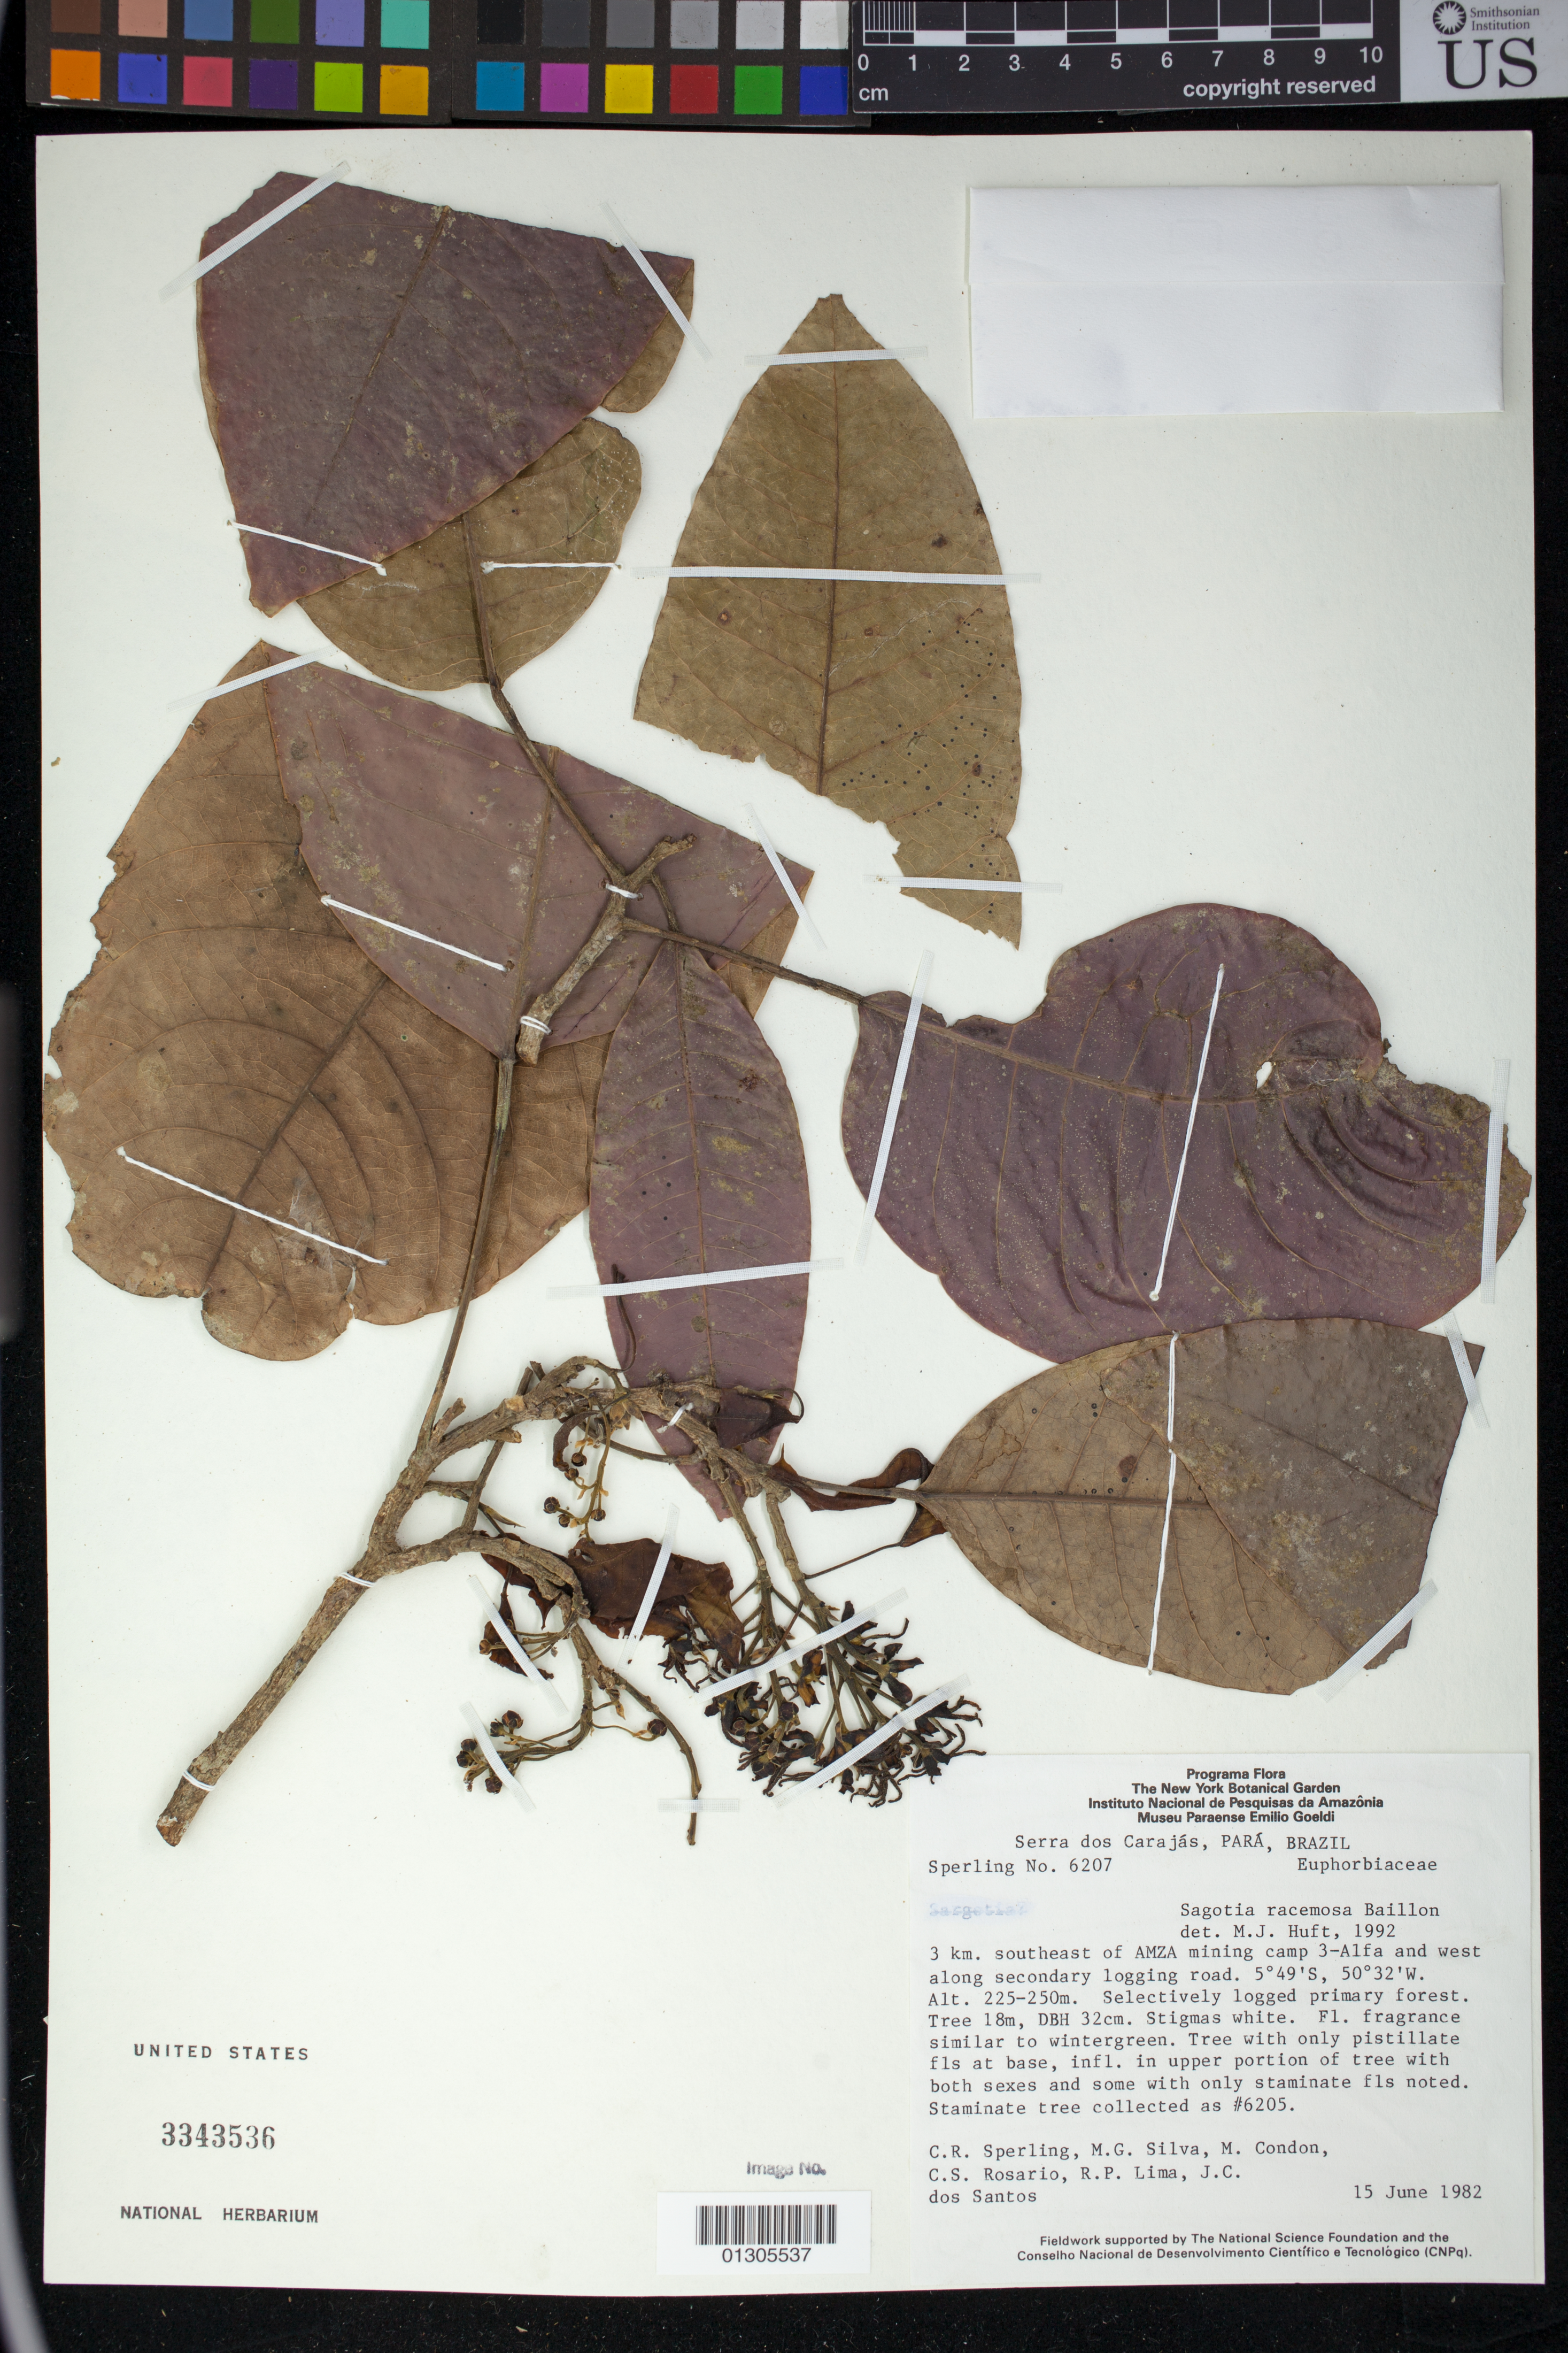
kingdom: Plantae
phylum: Tracheophyta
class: Magnoliopsida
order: Malpighiales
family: Euphorbiaceae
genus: Sagotia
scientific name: Sagotia racemosa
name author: Baill.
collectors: C. R. Sperling, M. G. Silva, M. A. Condon, C. S. Rosário, R. P. Lima & J. Santos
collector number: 6207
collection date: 1982-06-15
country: Brazil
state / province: Pará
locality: Serra dos Carajás. 3 km. southeast of AMZA mining camp 3-Alfa and west along secondary logging road.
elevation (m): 225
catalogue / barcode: US 3343536